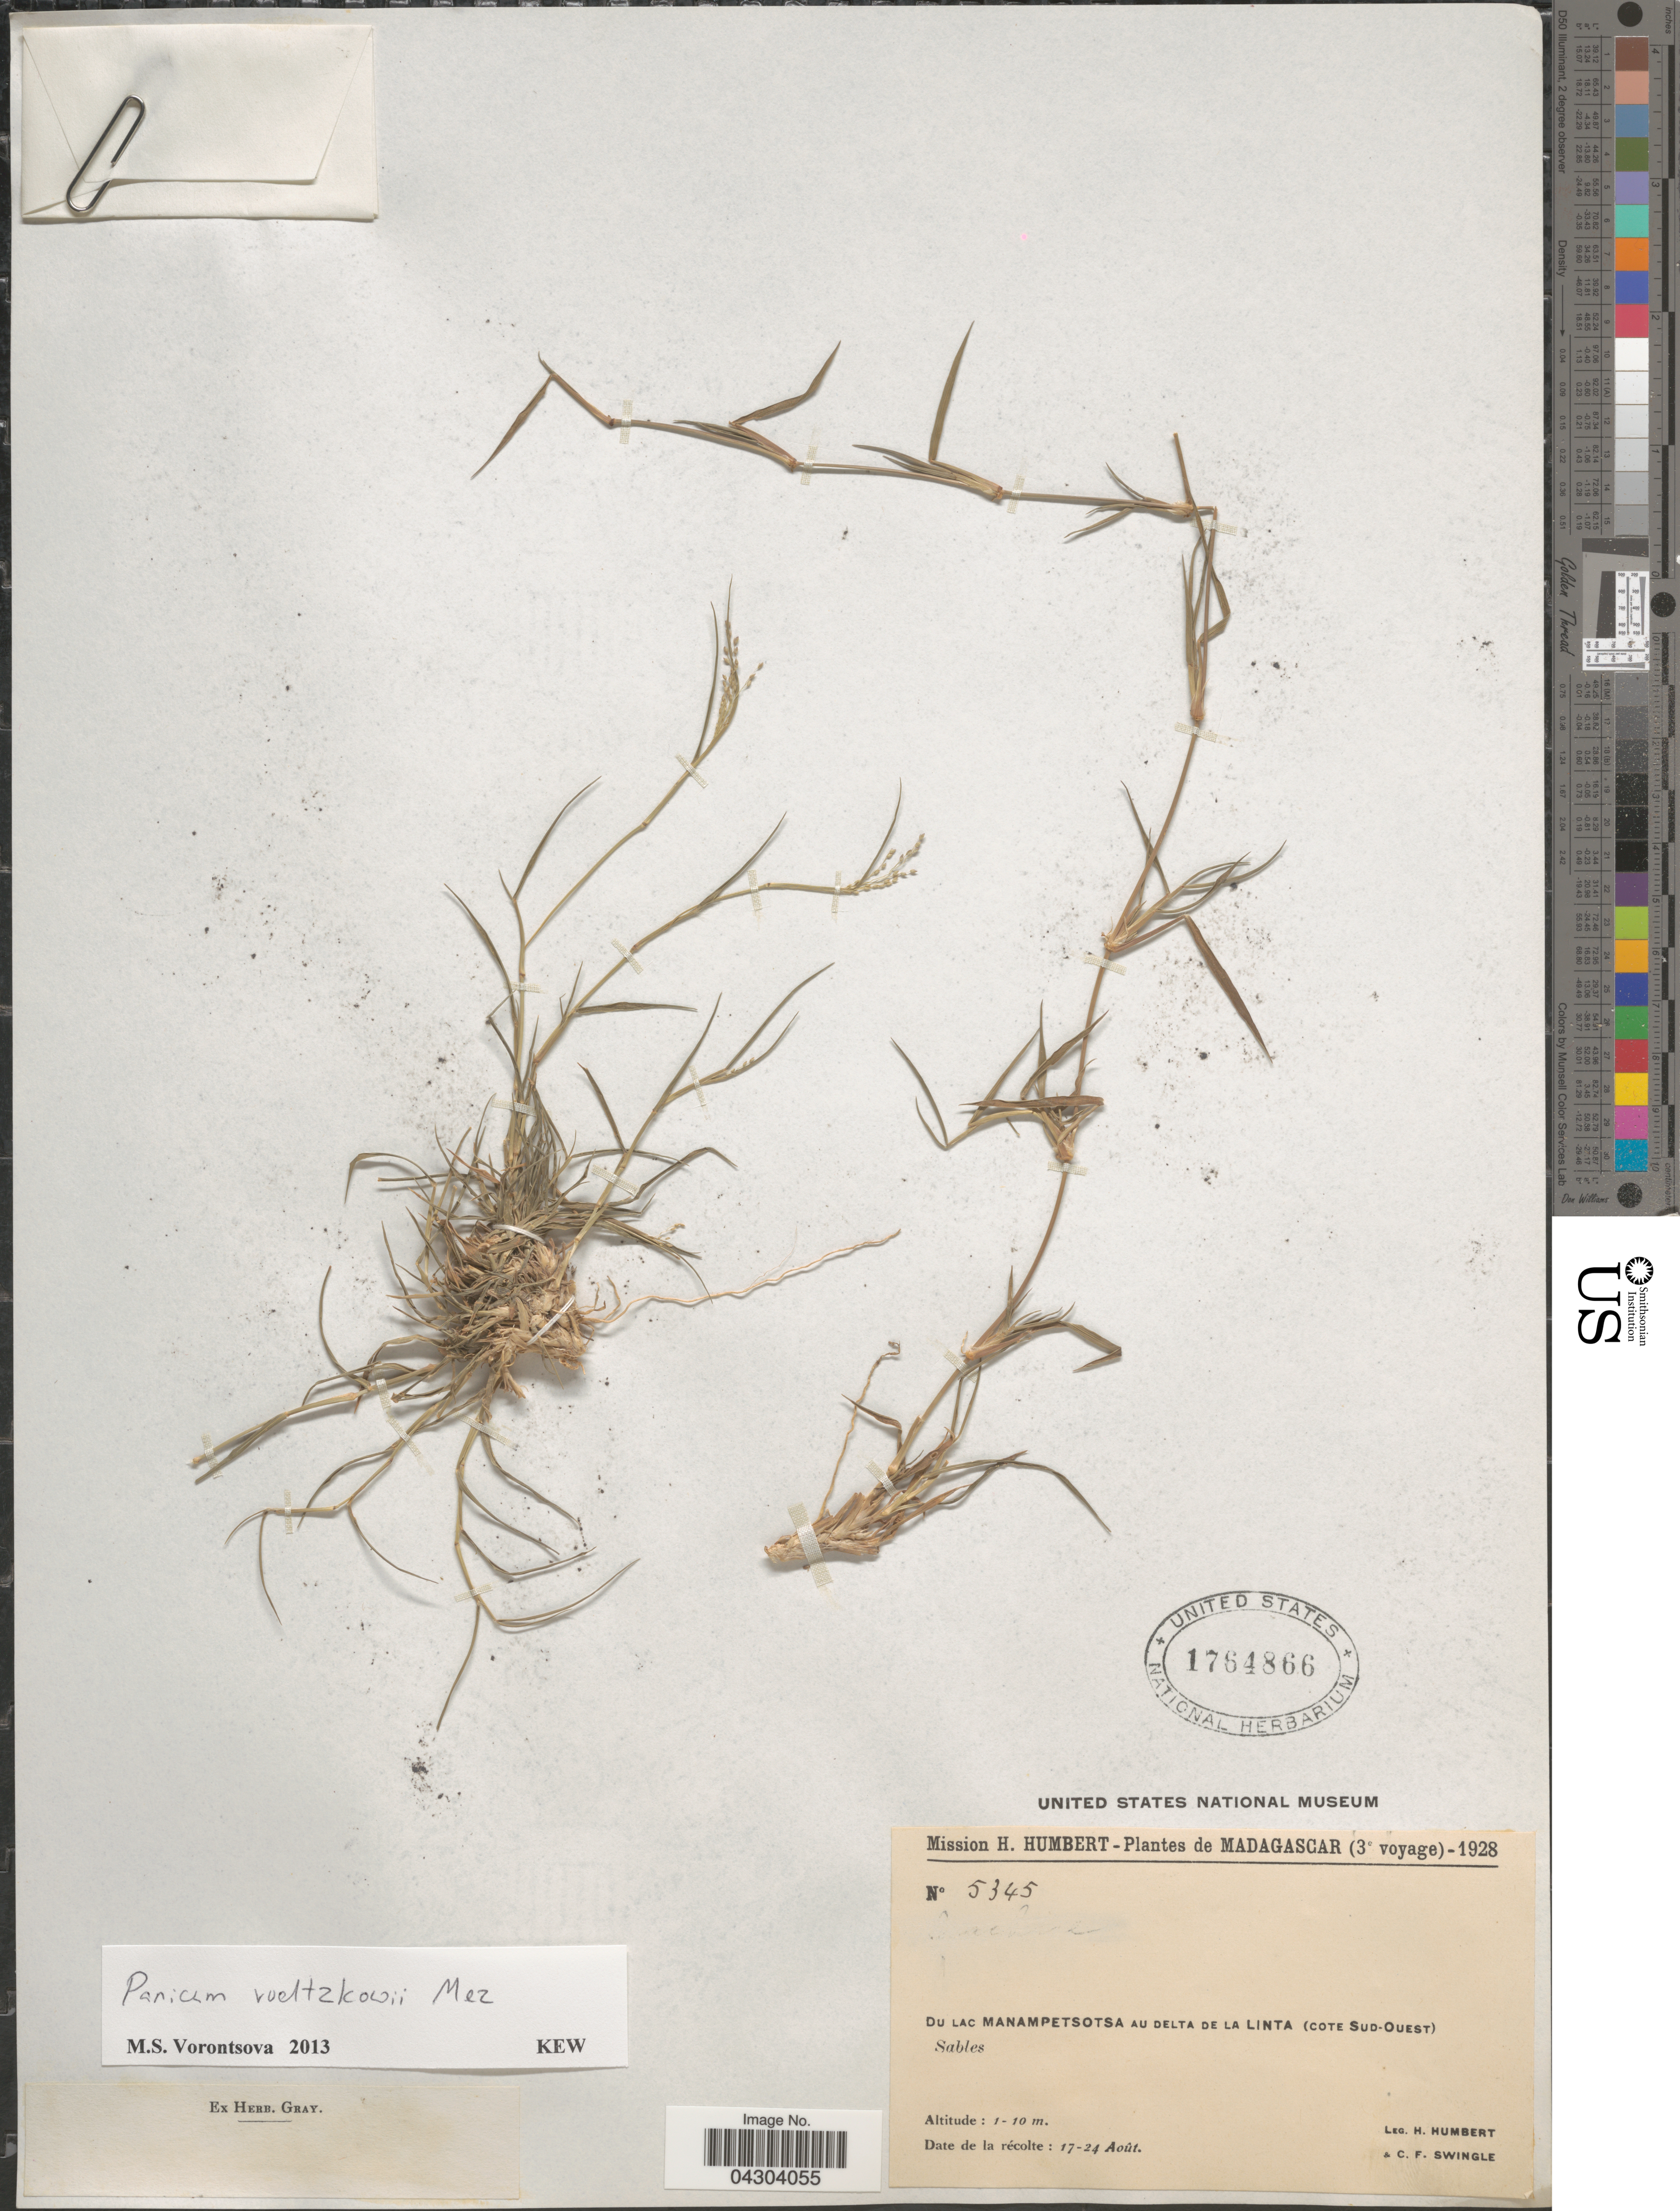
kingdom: Plantae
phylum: Tracheophyta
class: Liliopsida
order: Poales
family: Poaceae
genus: Panicum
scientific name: Panicum voeltzkowii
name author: Mez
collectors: H. Humbert & C. Swingle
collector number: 5345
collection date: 1928-08-17/1928-08-24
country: Madagascar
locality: Madagascar (3e voyage) - 1928. Du Lac Manampetsotsa au delta de la Linta (cote Sud-Ouest).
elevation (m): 1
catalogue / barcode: US 1764866